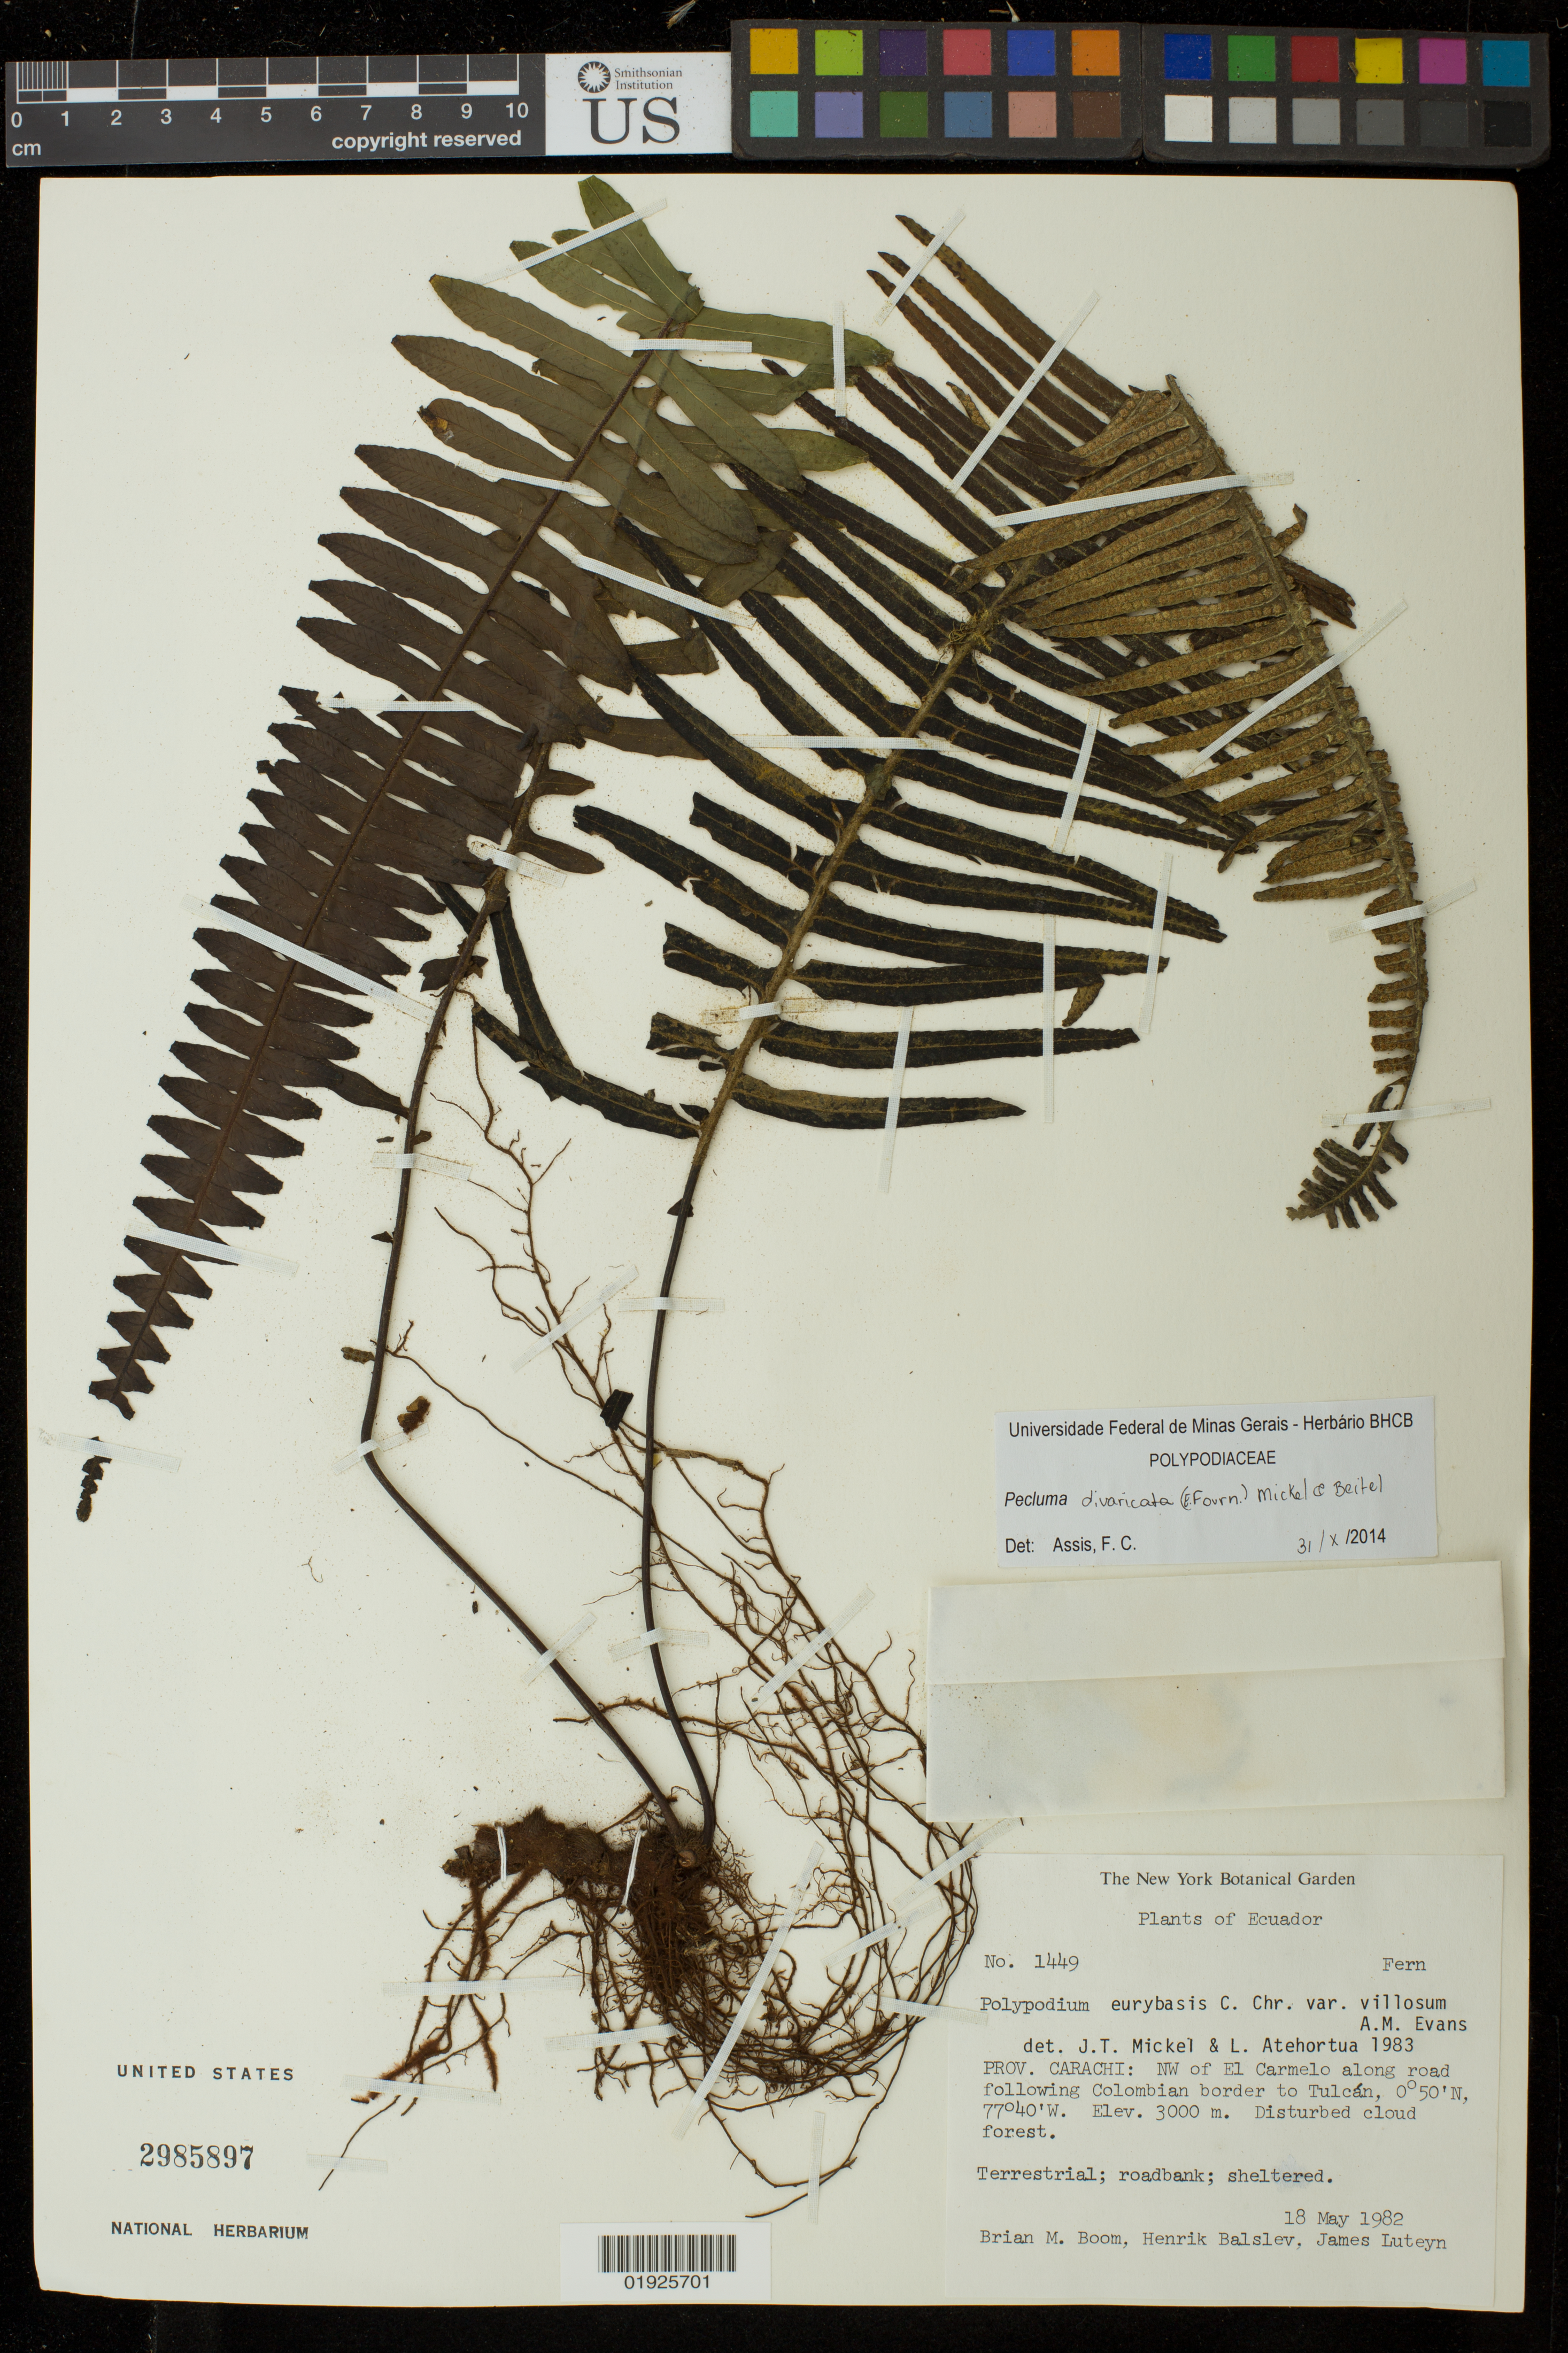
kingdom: Plantae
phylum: Tracheophyta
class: Polypodiopsida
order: Polypodiales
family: Polypodiaceae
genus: Pecluma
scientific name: Pecluma divaricata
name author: (E. Fourn.) Mickel & Beitel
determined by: Assis, F. C.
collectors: B. M. Boom, H. Balslev & J. L. Luteyn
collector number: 1449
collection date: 1982-05-18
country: Ecuador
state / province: Carchi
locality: NW of El Carmelo along road, following Colombian border to Tulcan.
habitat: Roadbank; sheltered. Disturbed cloud forest.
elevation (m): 3000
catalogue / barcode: US 2985897